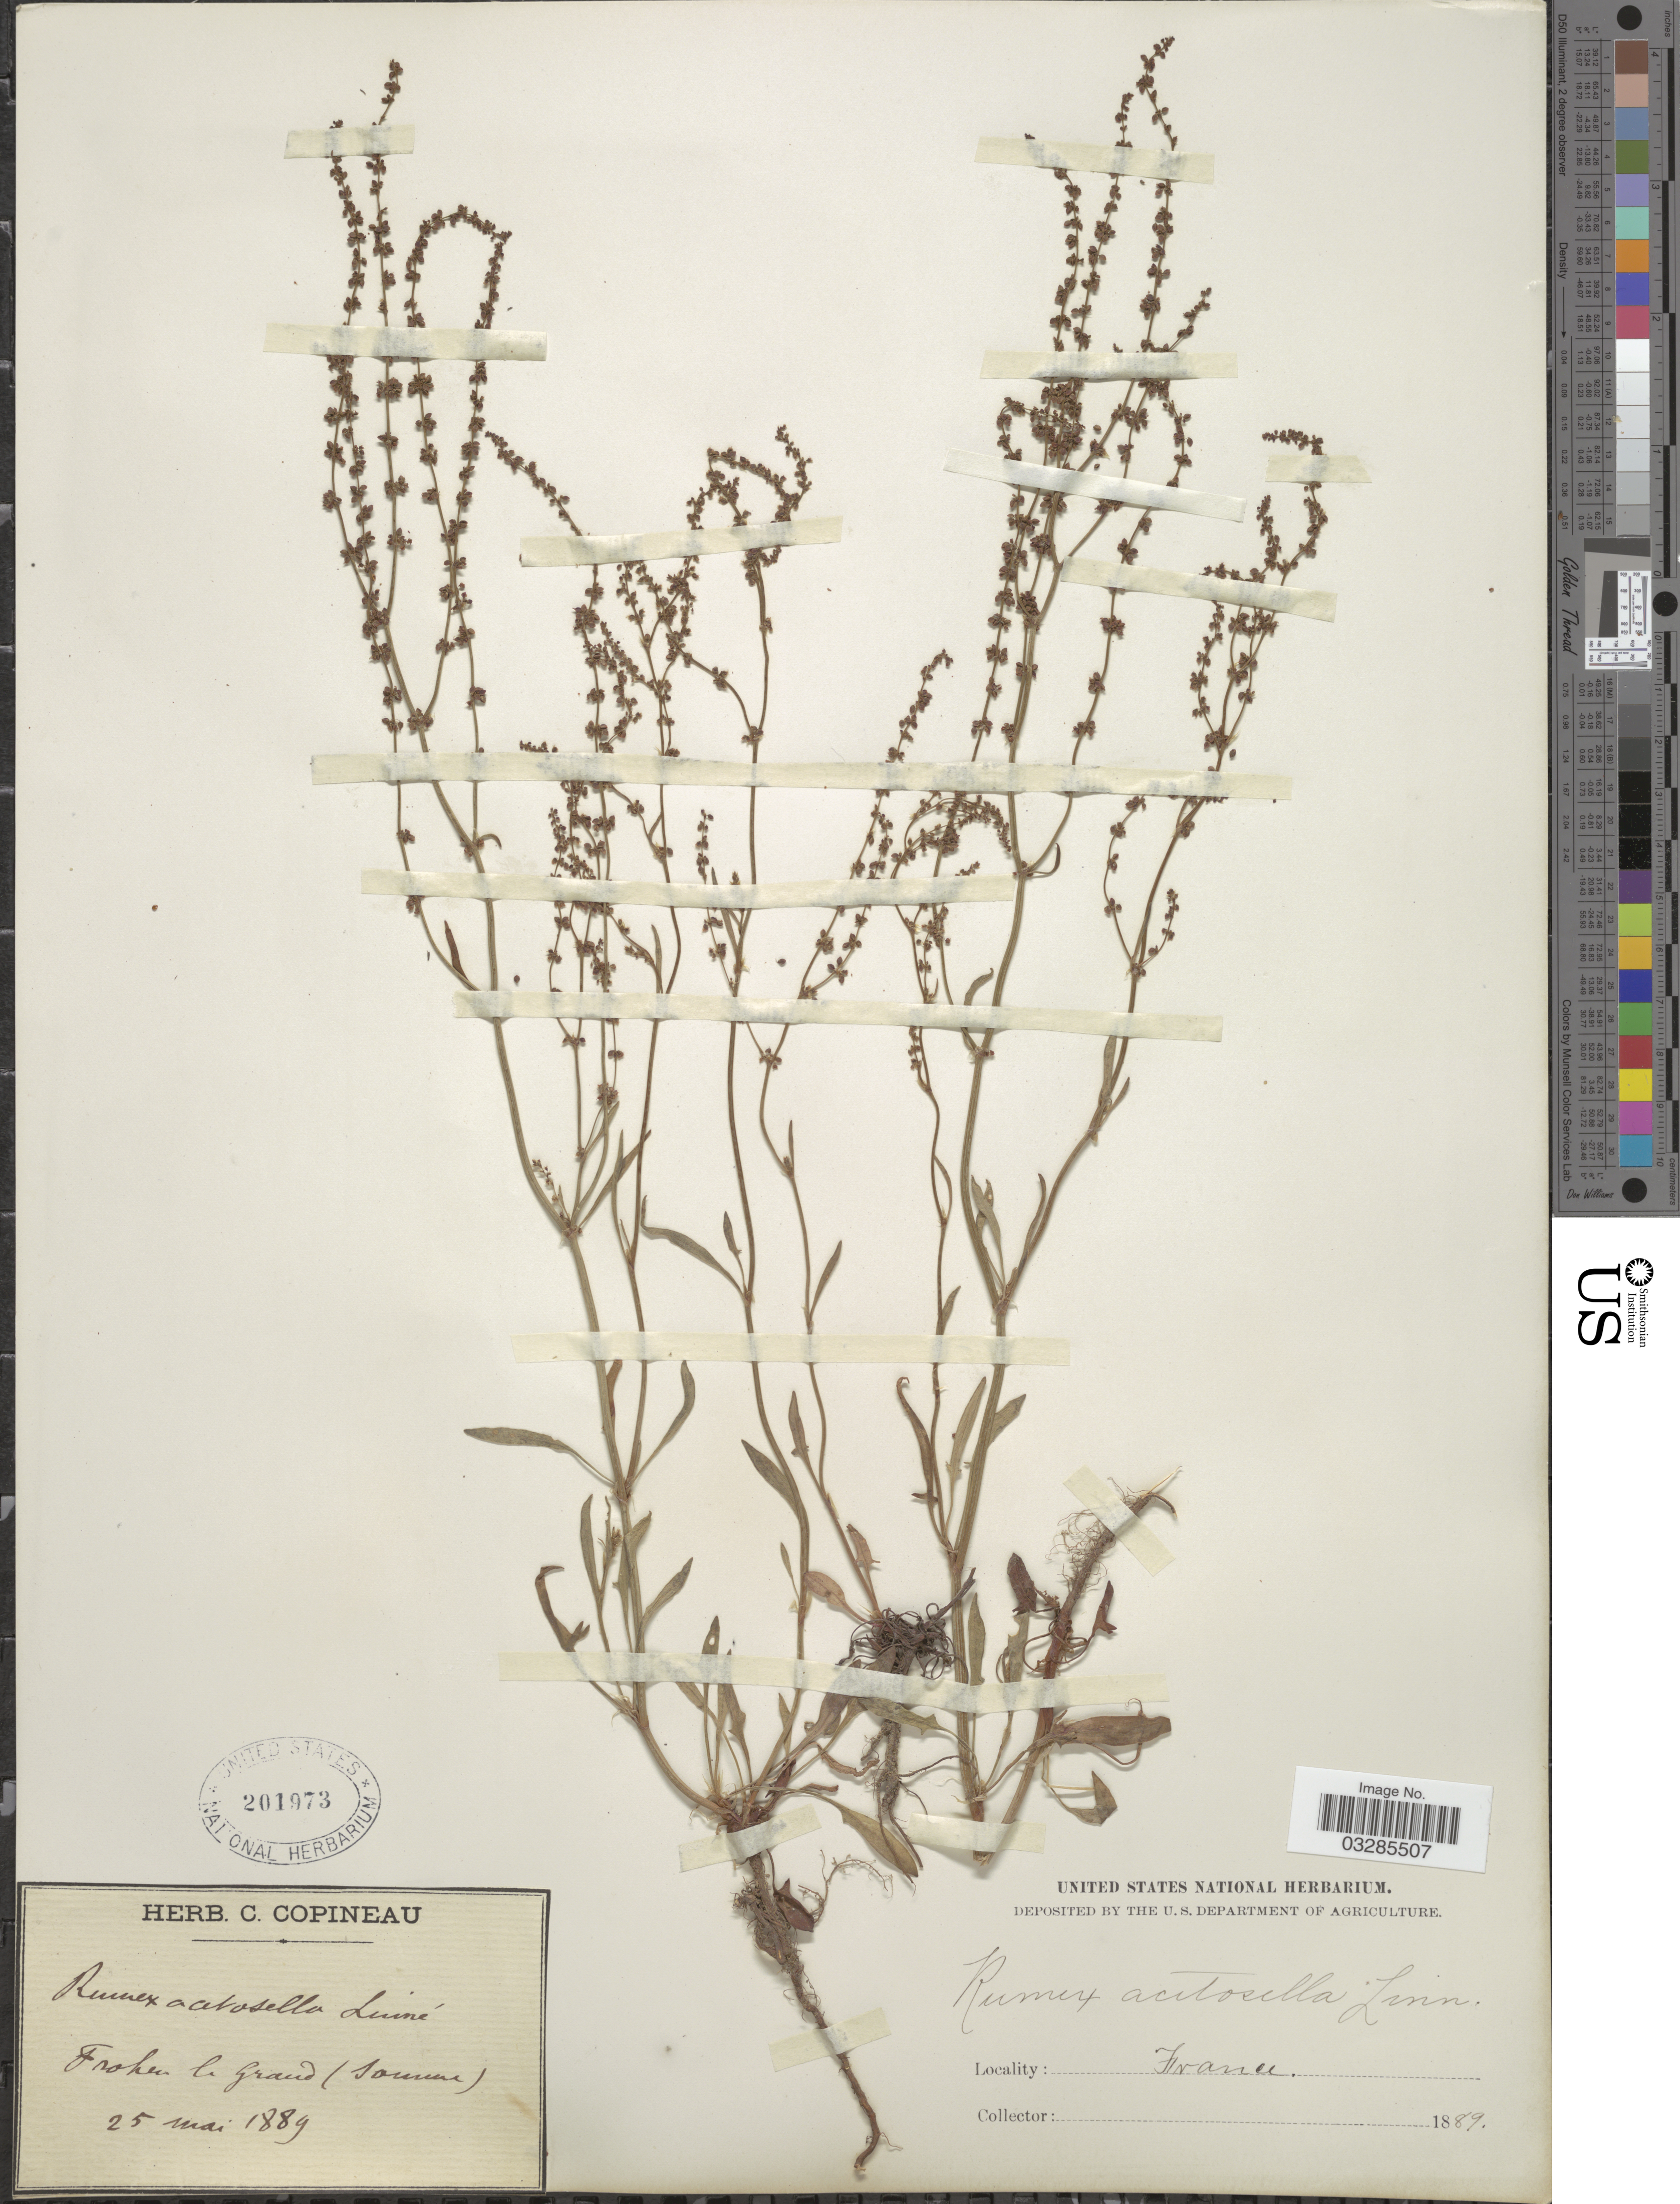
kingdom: Plantae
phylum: Tracheophyta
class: Magnoliopsida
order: Caryophyllales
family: Polygonaceae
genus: Rumex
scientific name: Rumex acetosella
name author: L.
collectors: ex herb. C. Copineau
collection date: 1889-05-25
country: France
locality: Frohen b Grand (Somme).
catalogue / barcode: US 201973